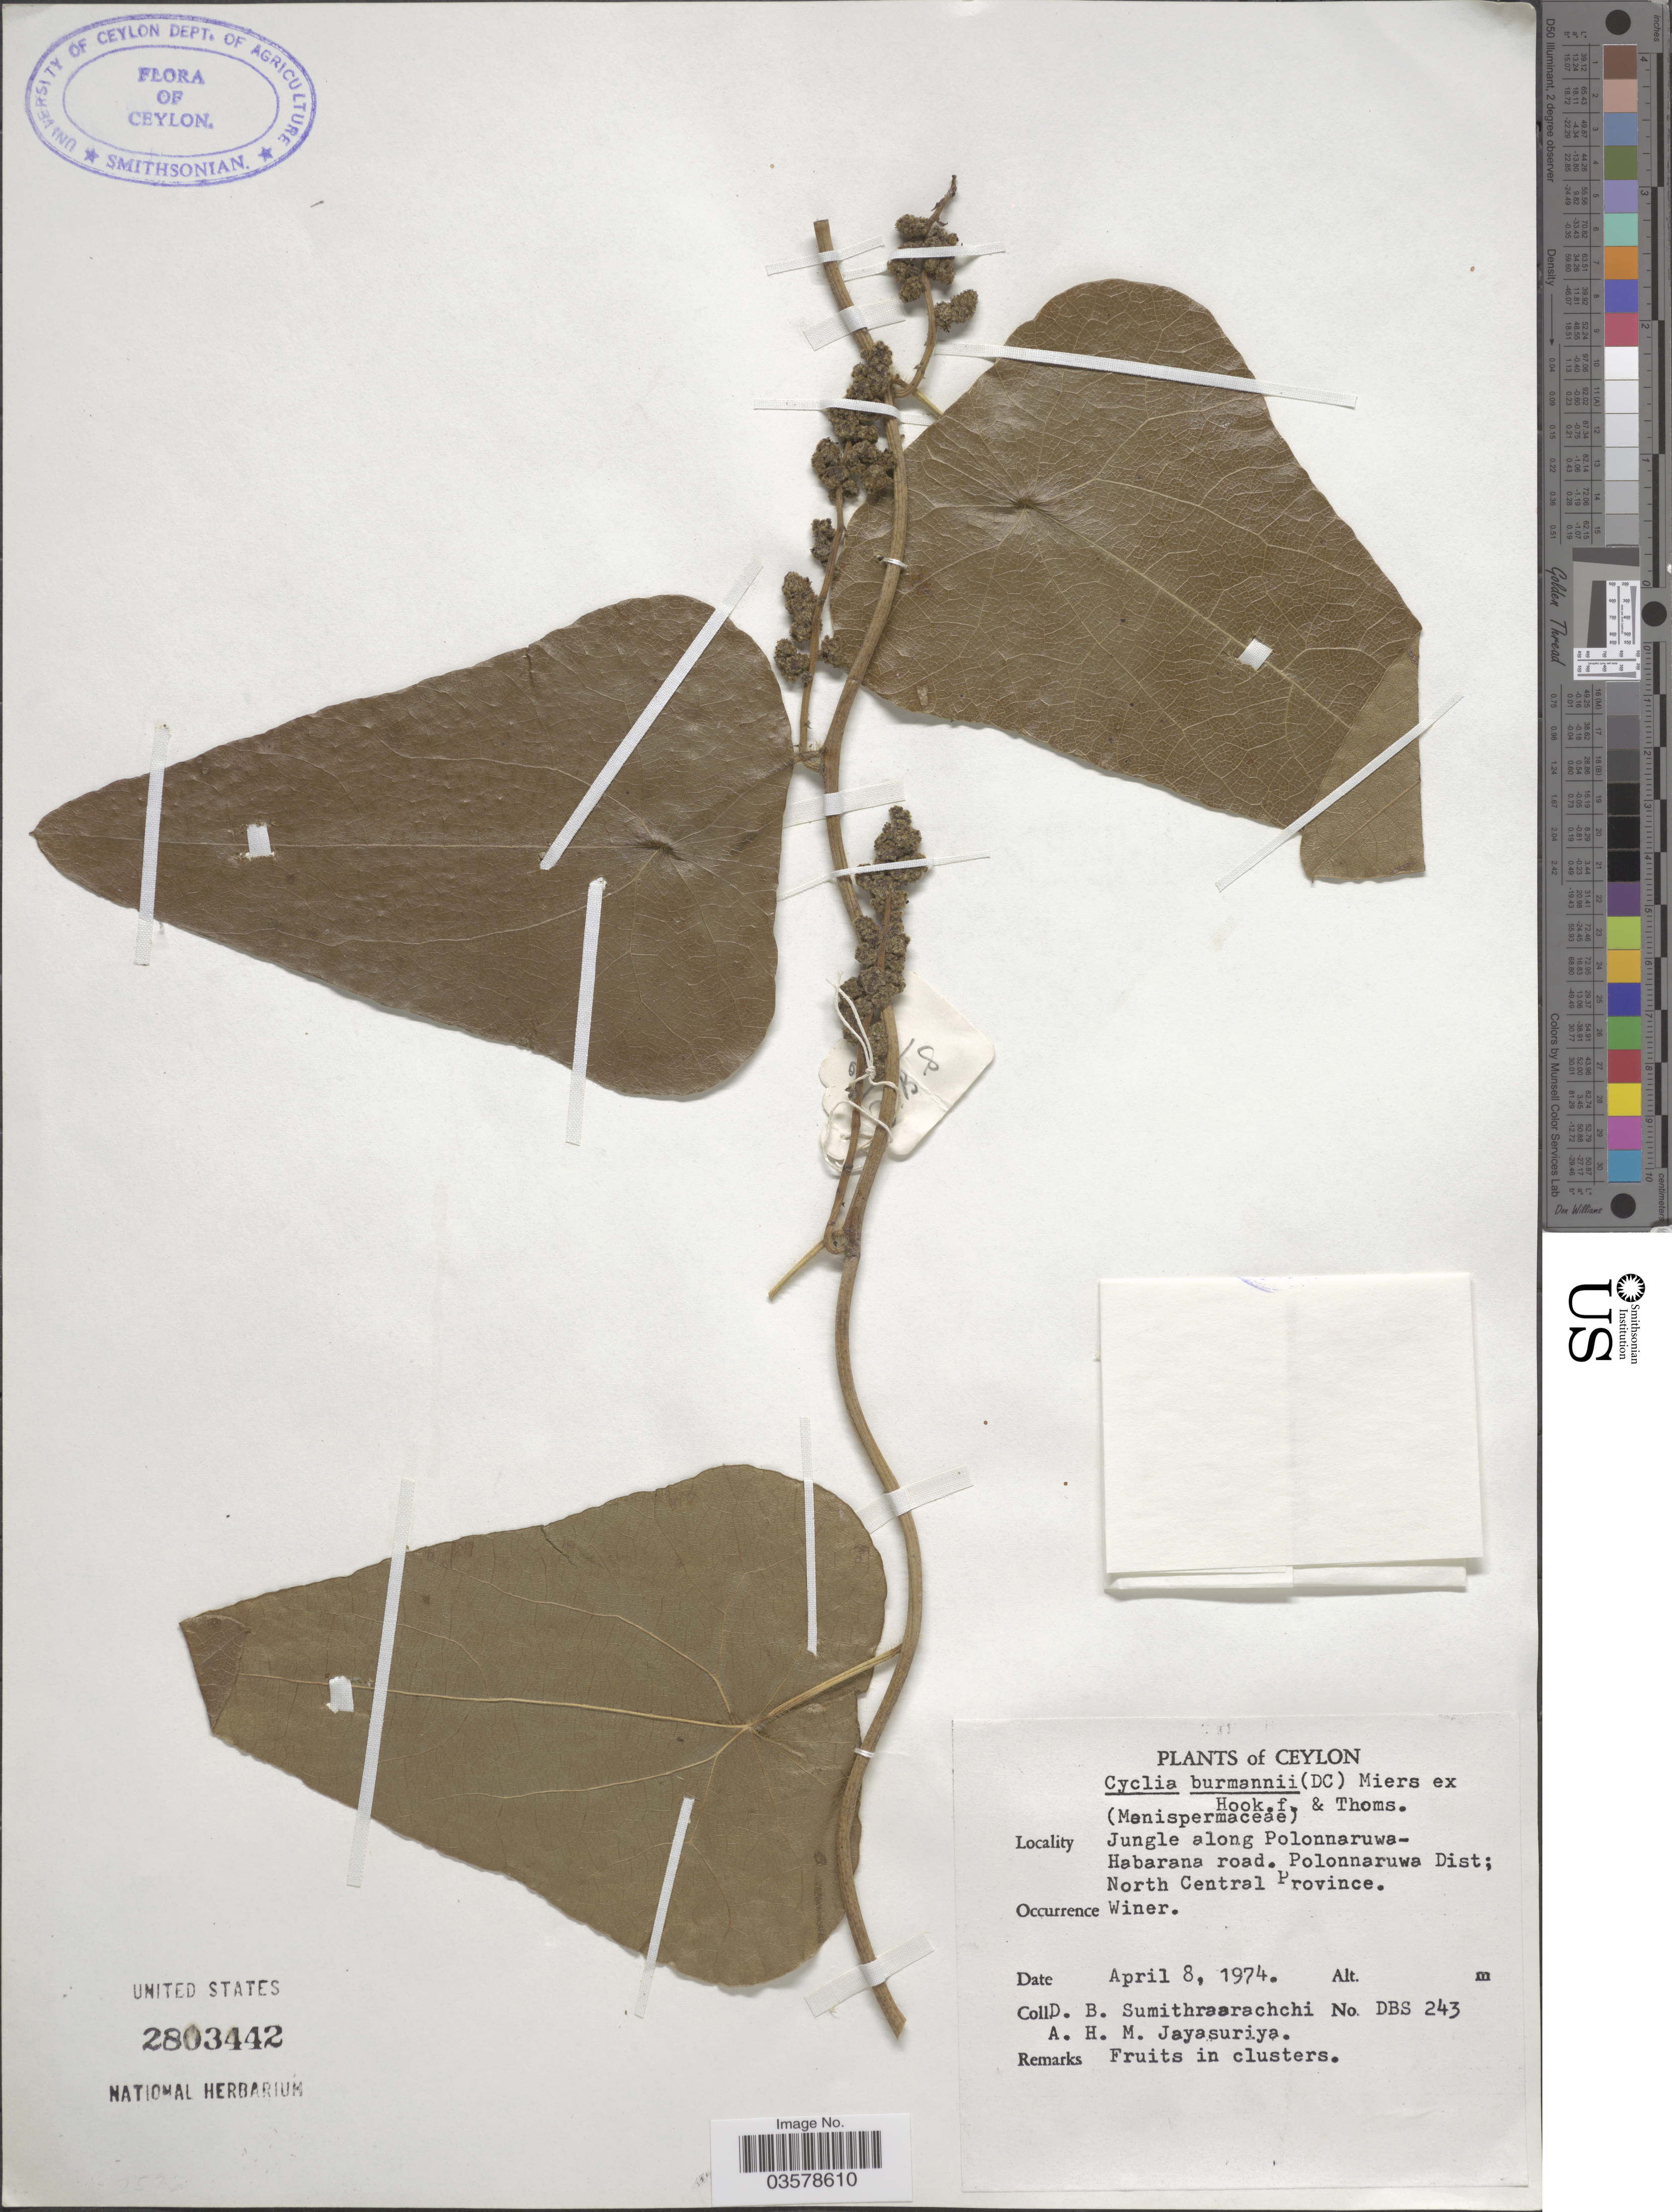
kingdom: Plantae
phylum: Tracheophyta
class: Magnoliopsida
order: Ranunculales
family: Menispermaceae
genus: Cyclea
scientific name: Cyclea peltata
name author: (Lam.) Hook. f. & Thomson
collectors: D. B. Sumithraarachchi & A. H. Jayasuriya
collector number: DBS243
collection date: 1974-04-08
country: Sri Lanka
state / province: North Central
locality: Ceylon. Jungle along Polonnaruwa-Habarana road. Polonnaruwa Dist. Winer.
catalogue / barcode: US 2803442